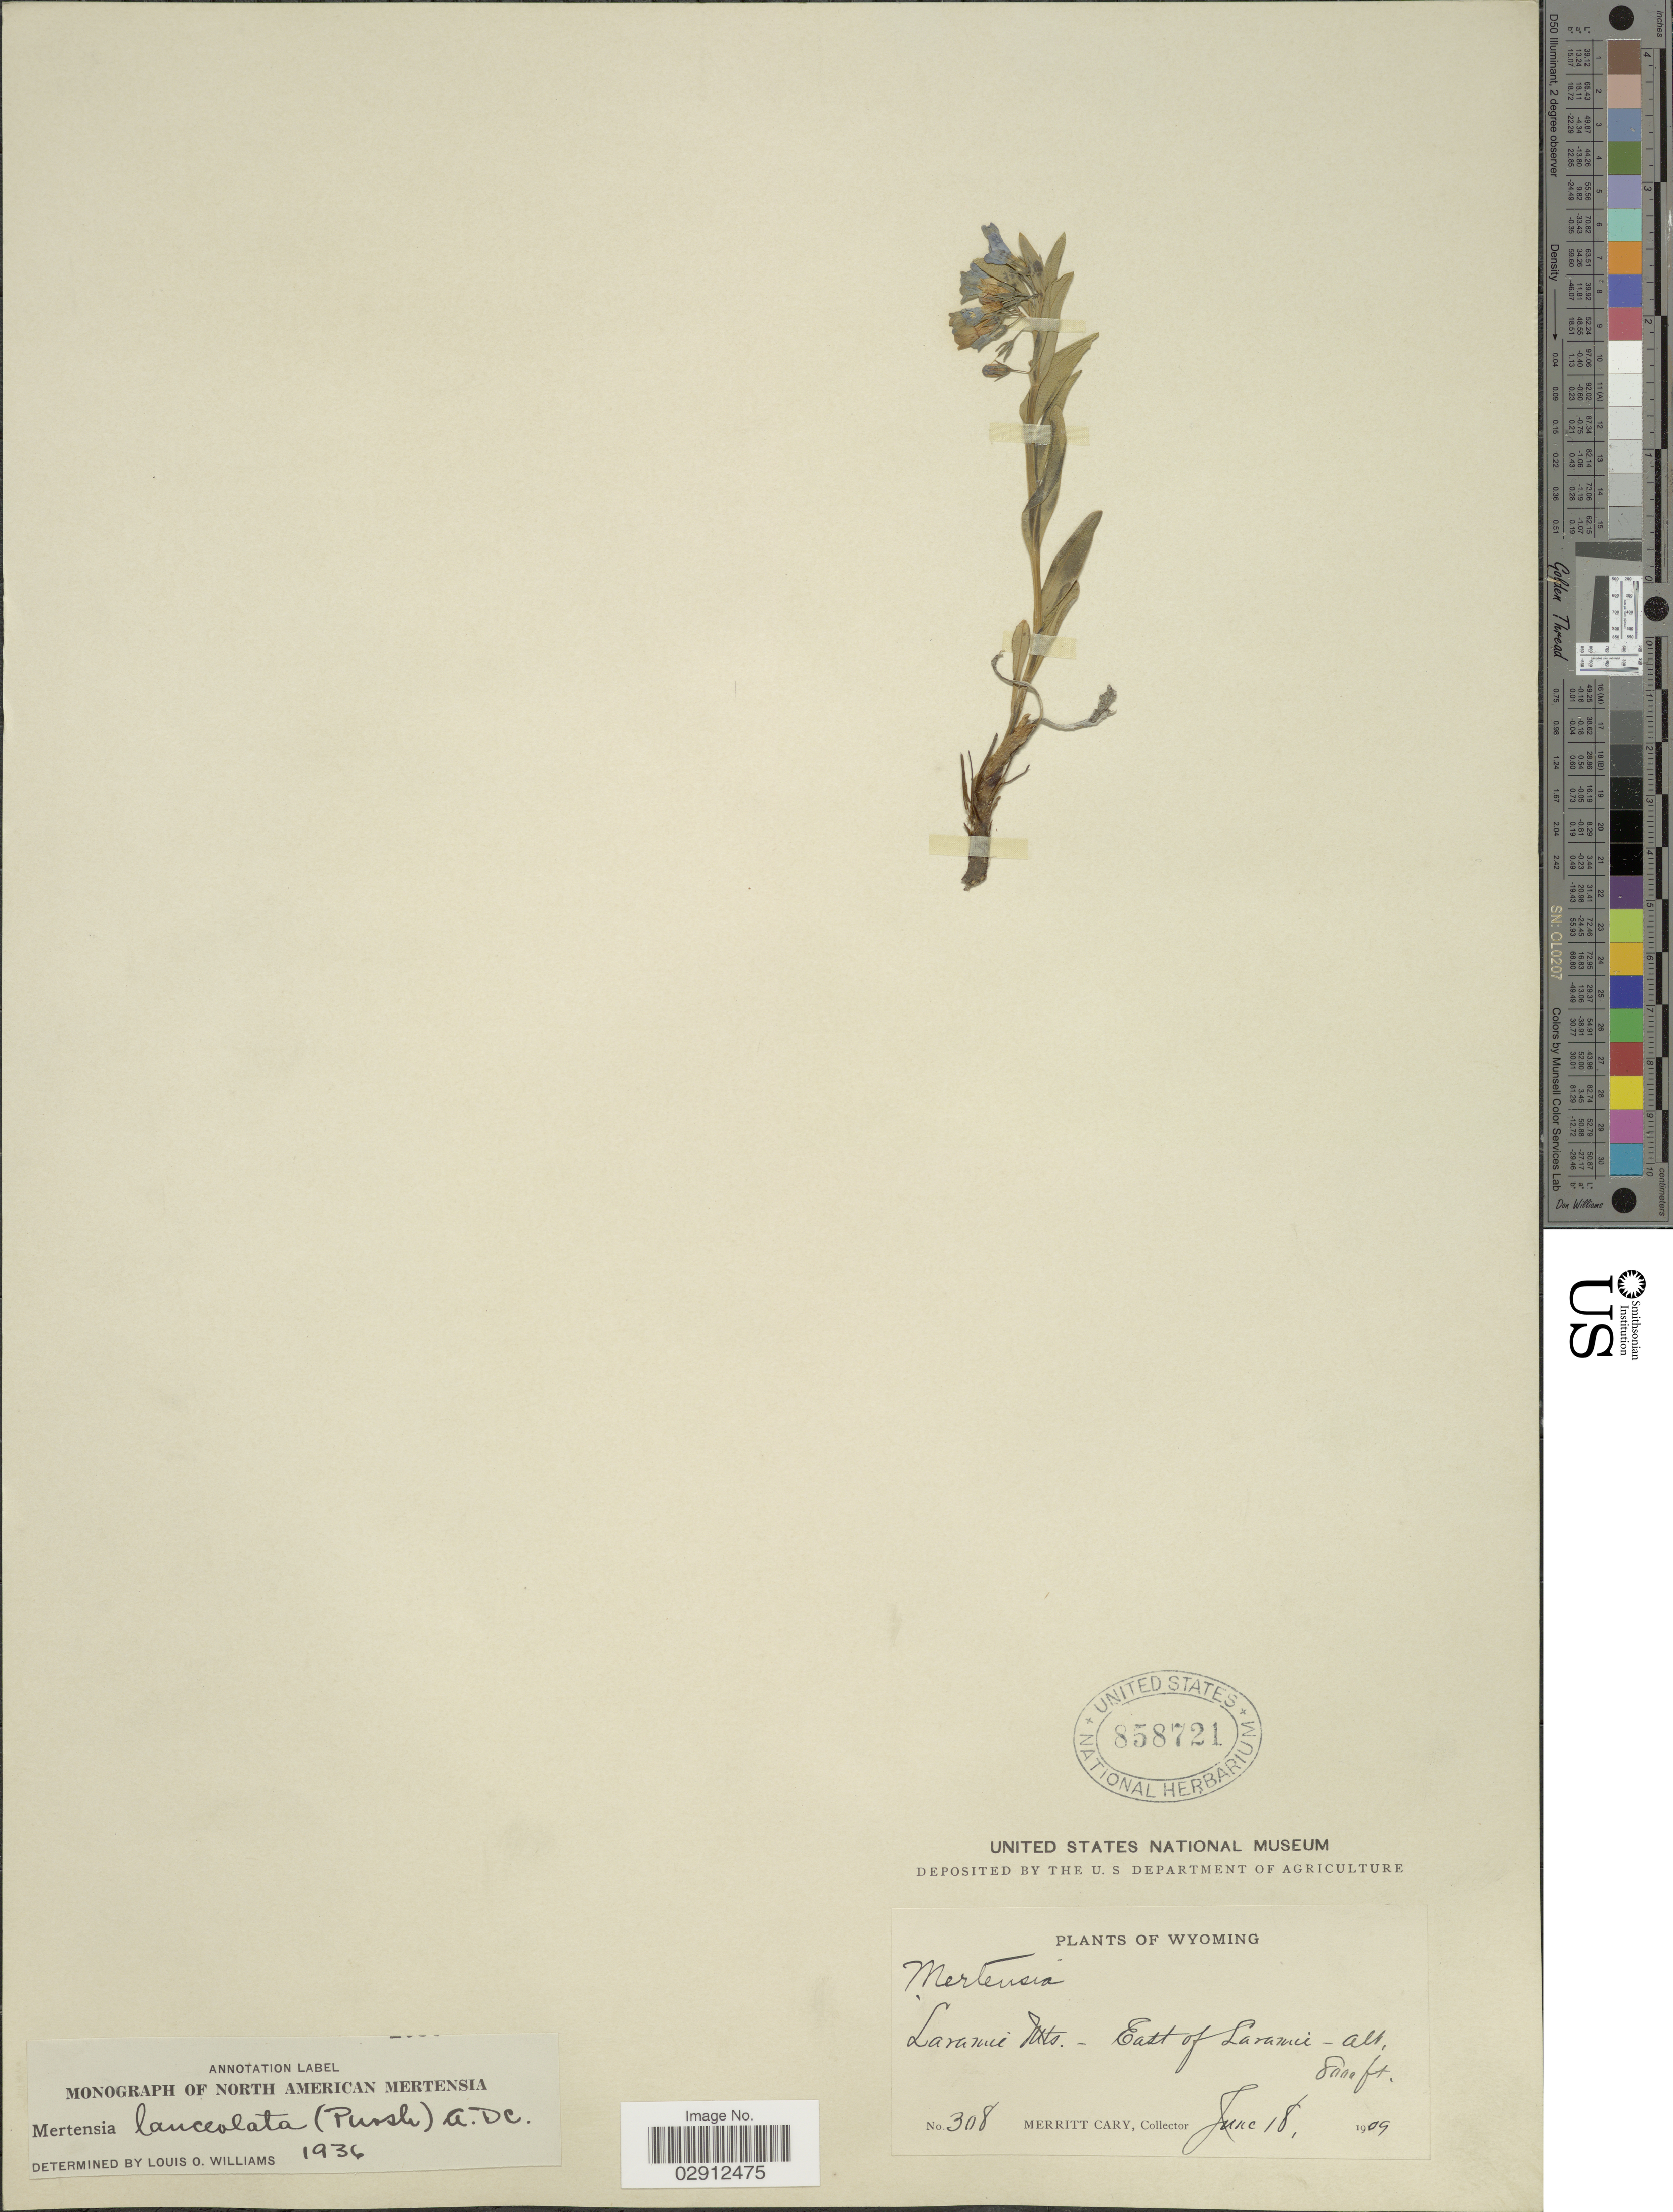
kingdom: Plantae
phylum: Tracheophyta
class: Magnoliopsida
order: Boraginales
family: Boraginaceae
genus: Mertensia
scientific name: Mertensia lanceolata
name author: (Pursh) DC. ex A. DC.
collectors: M. Cary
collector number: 308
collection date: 1909-06-18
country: United States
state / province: Wyoming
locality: Laramie Mts. - East of Laramie.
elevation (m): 2438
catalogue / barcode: US 858721